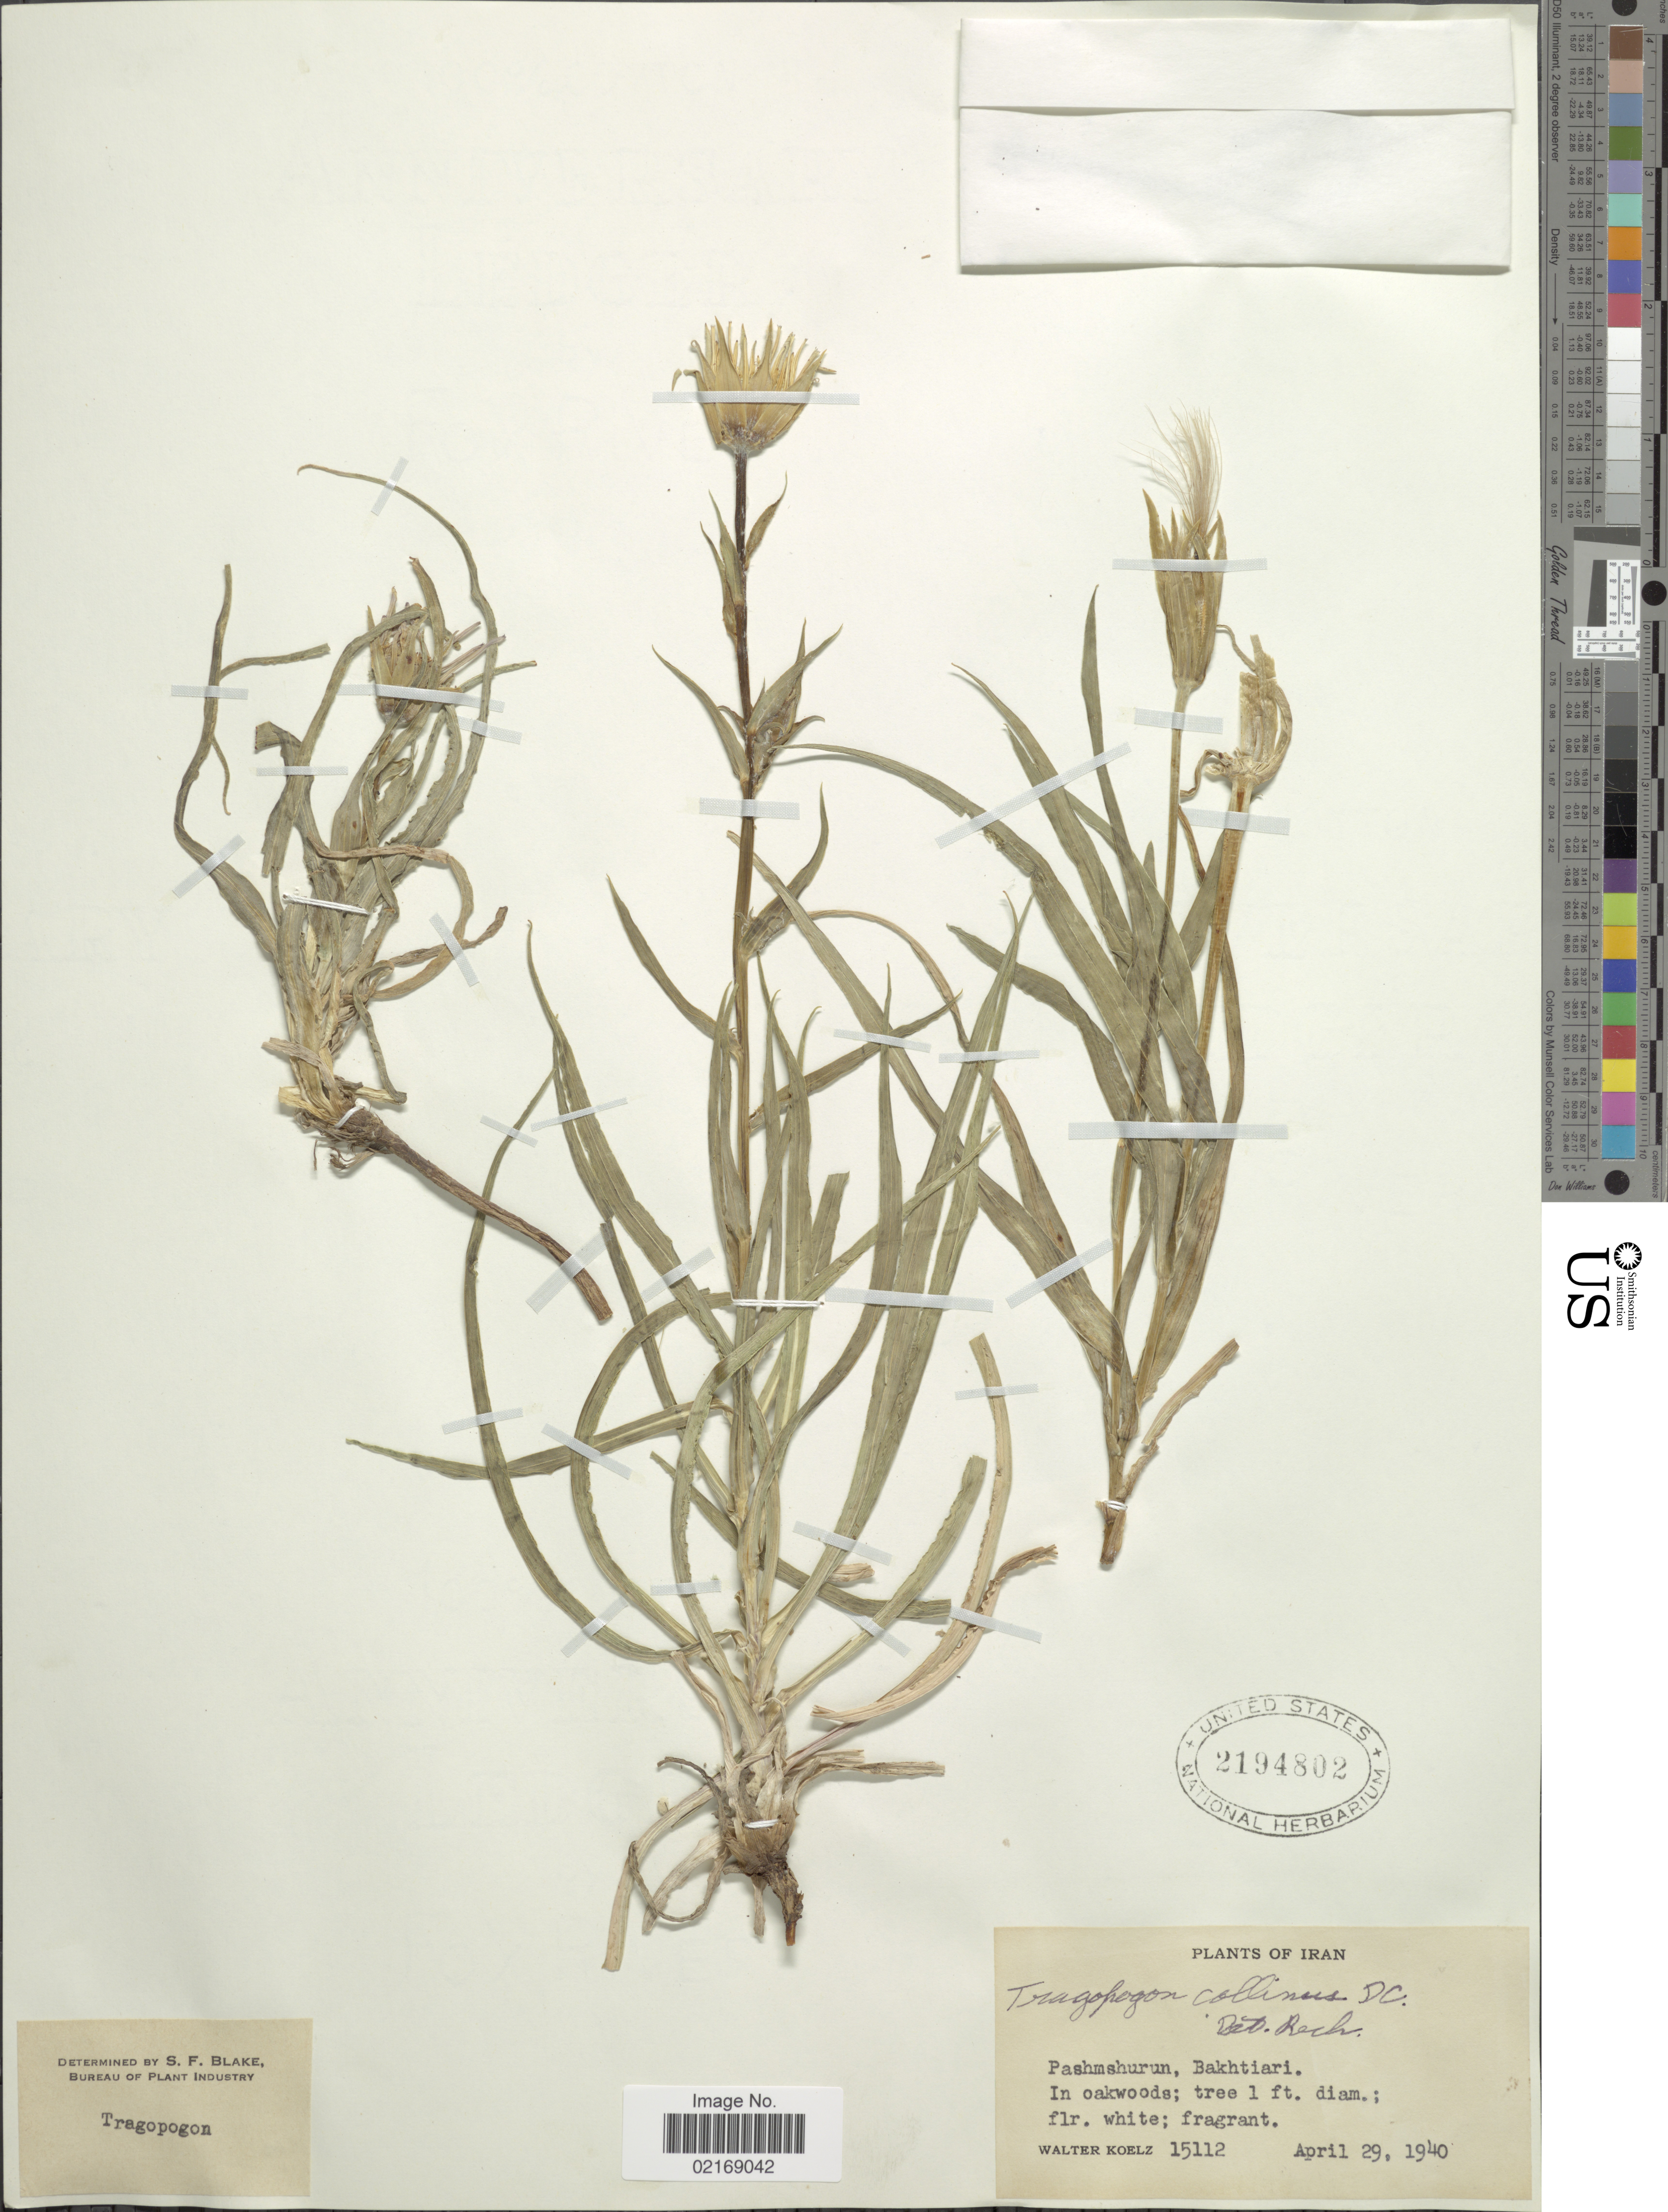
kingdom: Plantae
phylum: Tracheophyta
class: Magnoliopsida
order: Asterales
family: Asteraceae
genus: Tragopogon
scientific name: Tragopogon collinus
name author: DC.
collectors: W. N. Koelz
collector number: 15112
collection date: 1940-04-29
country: Iran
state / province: Chahar Mahaal and Bakhtiari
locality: Pashmshurun, Bakhtiari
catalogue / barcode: US 2197802